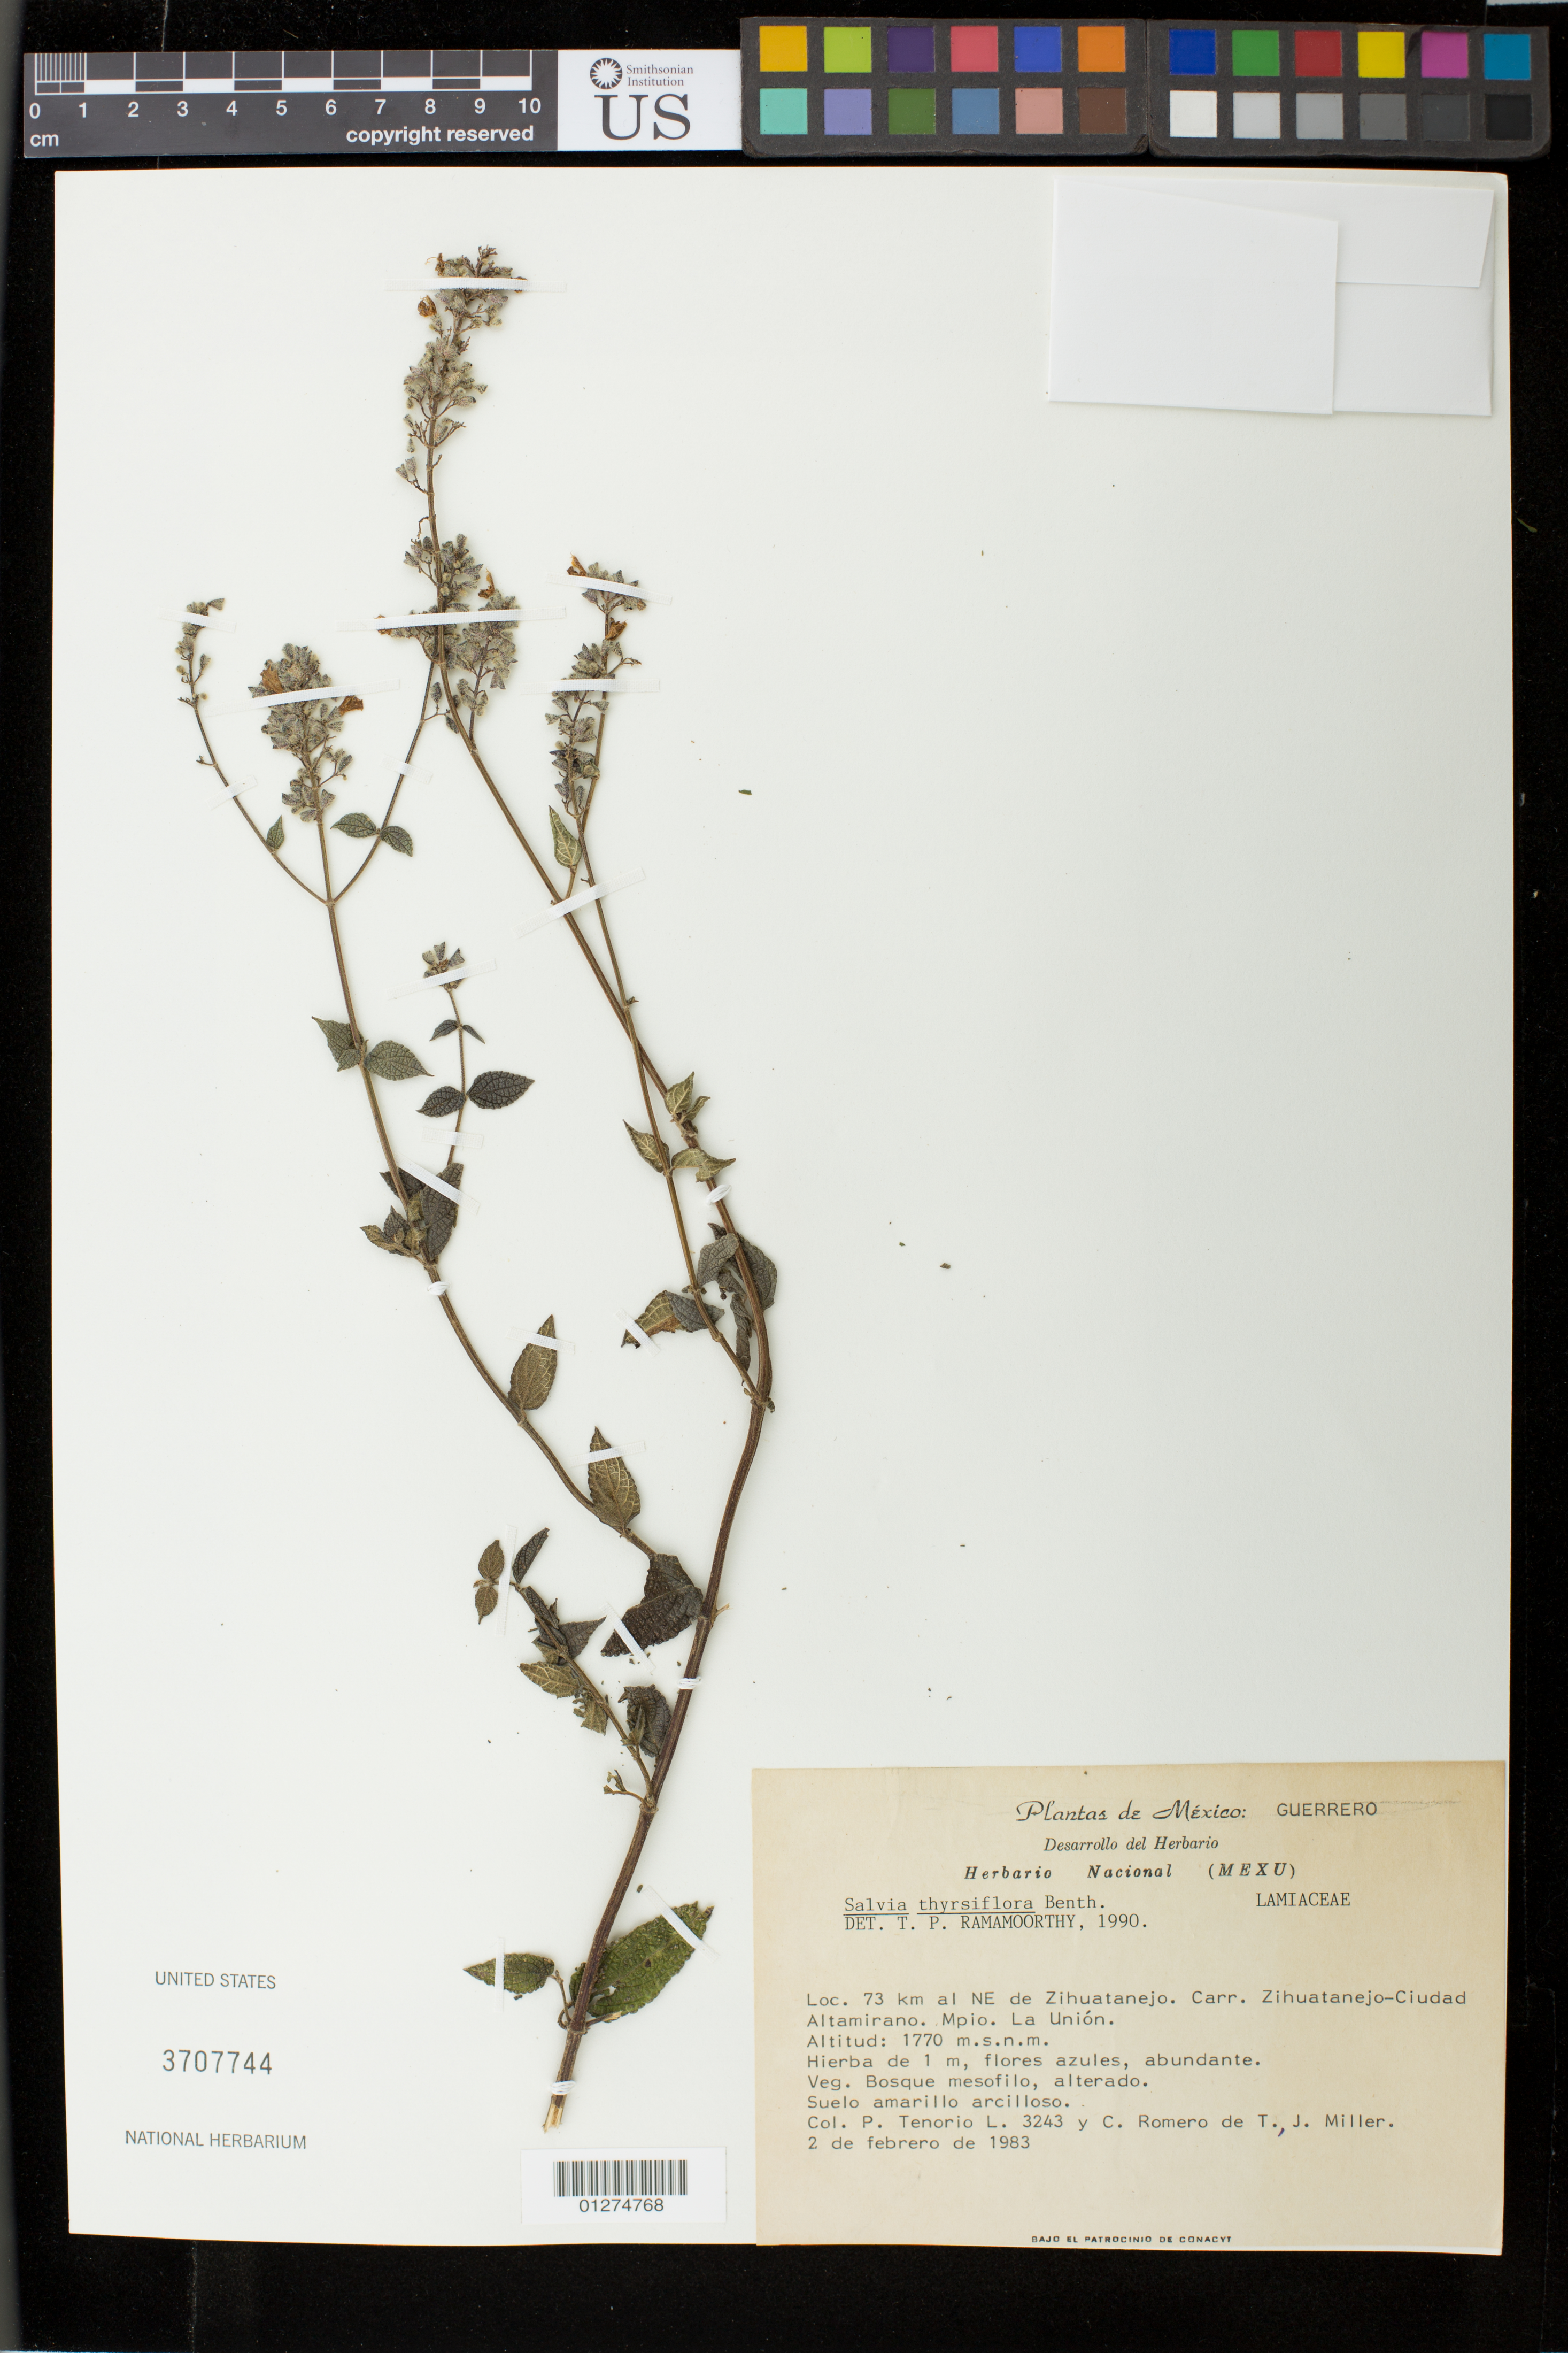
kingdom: Plantae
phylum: Tracheophyta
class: Magnoliopsida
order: Lamiales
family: Lamiaceae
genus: Salvia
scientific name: Salvia thyrsiflora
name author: Benth.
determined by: Ramamoorthy, T. P.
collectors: P. Tenorio L., C. Romero de T. & J. Miller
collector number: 3243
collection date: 1983-02-02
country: Mexico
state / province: Guerrero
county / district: La Union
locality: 73 km. al NE de Zihuatanejo, Carr. Zihuatanejo-Ciudad Altamirano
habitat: bosque mesofilo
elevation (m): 1770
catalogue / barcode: US 3707744